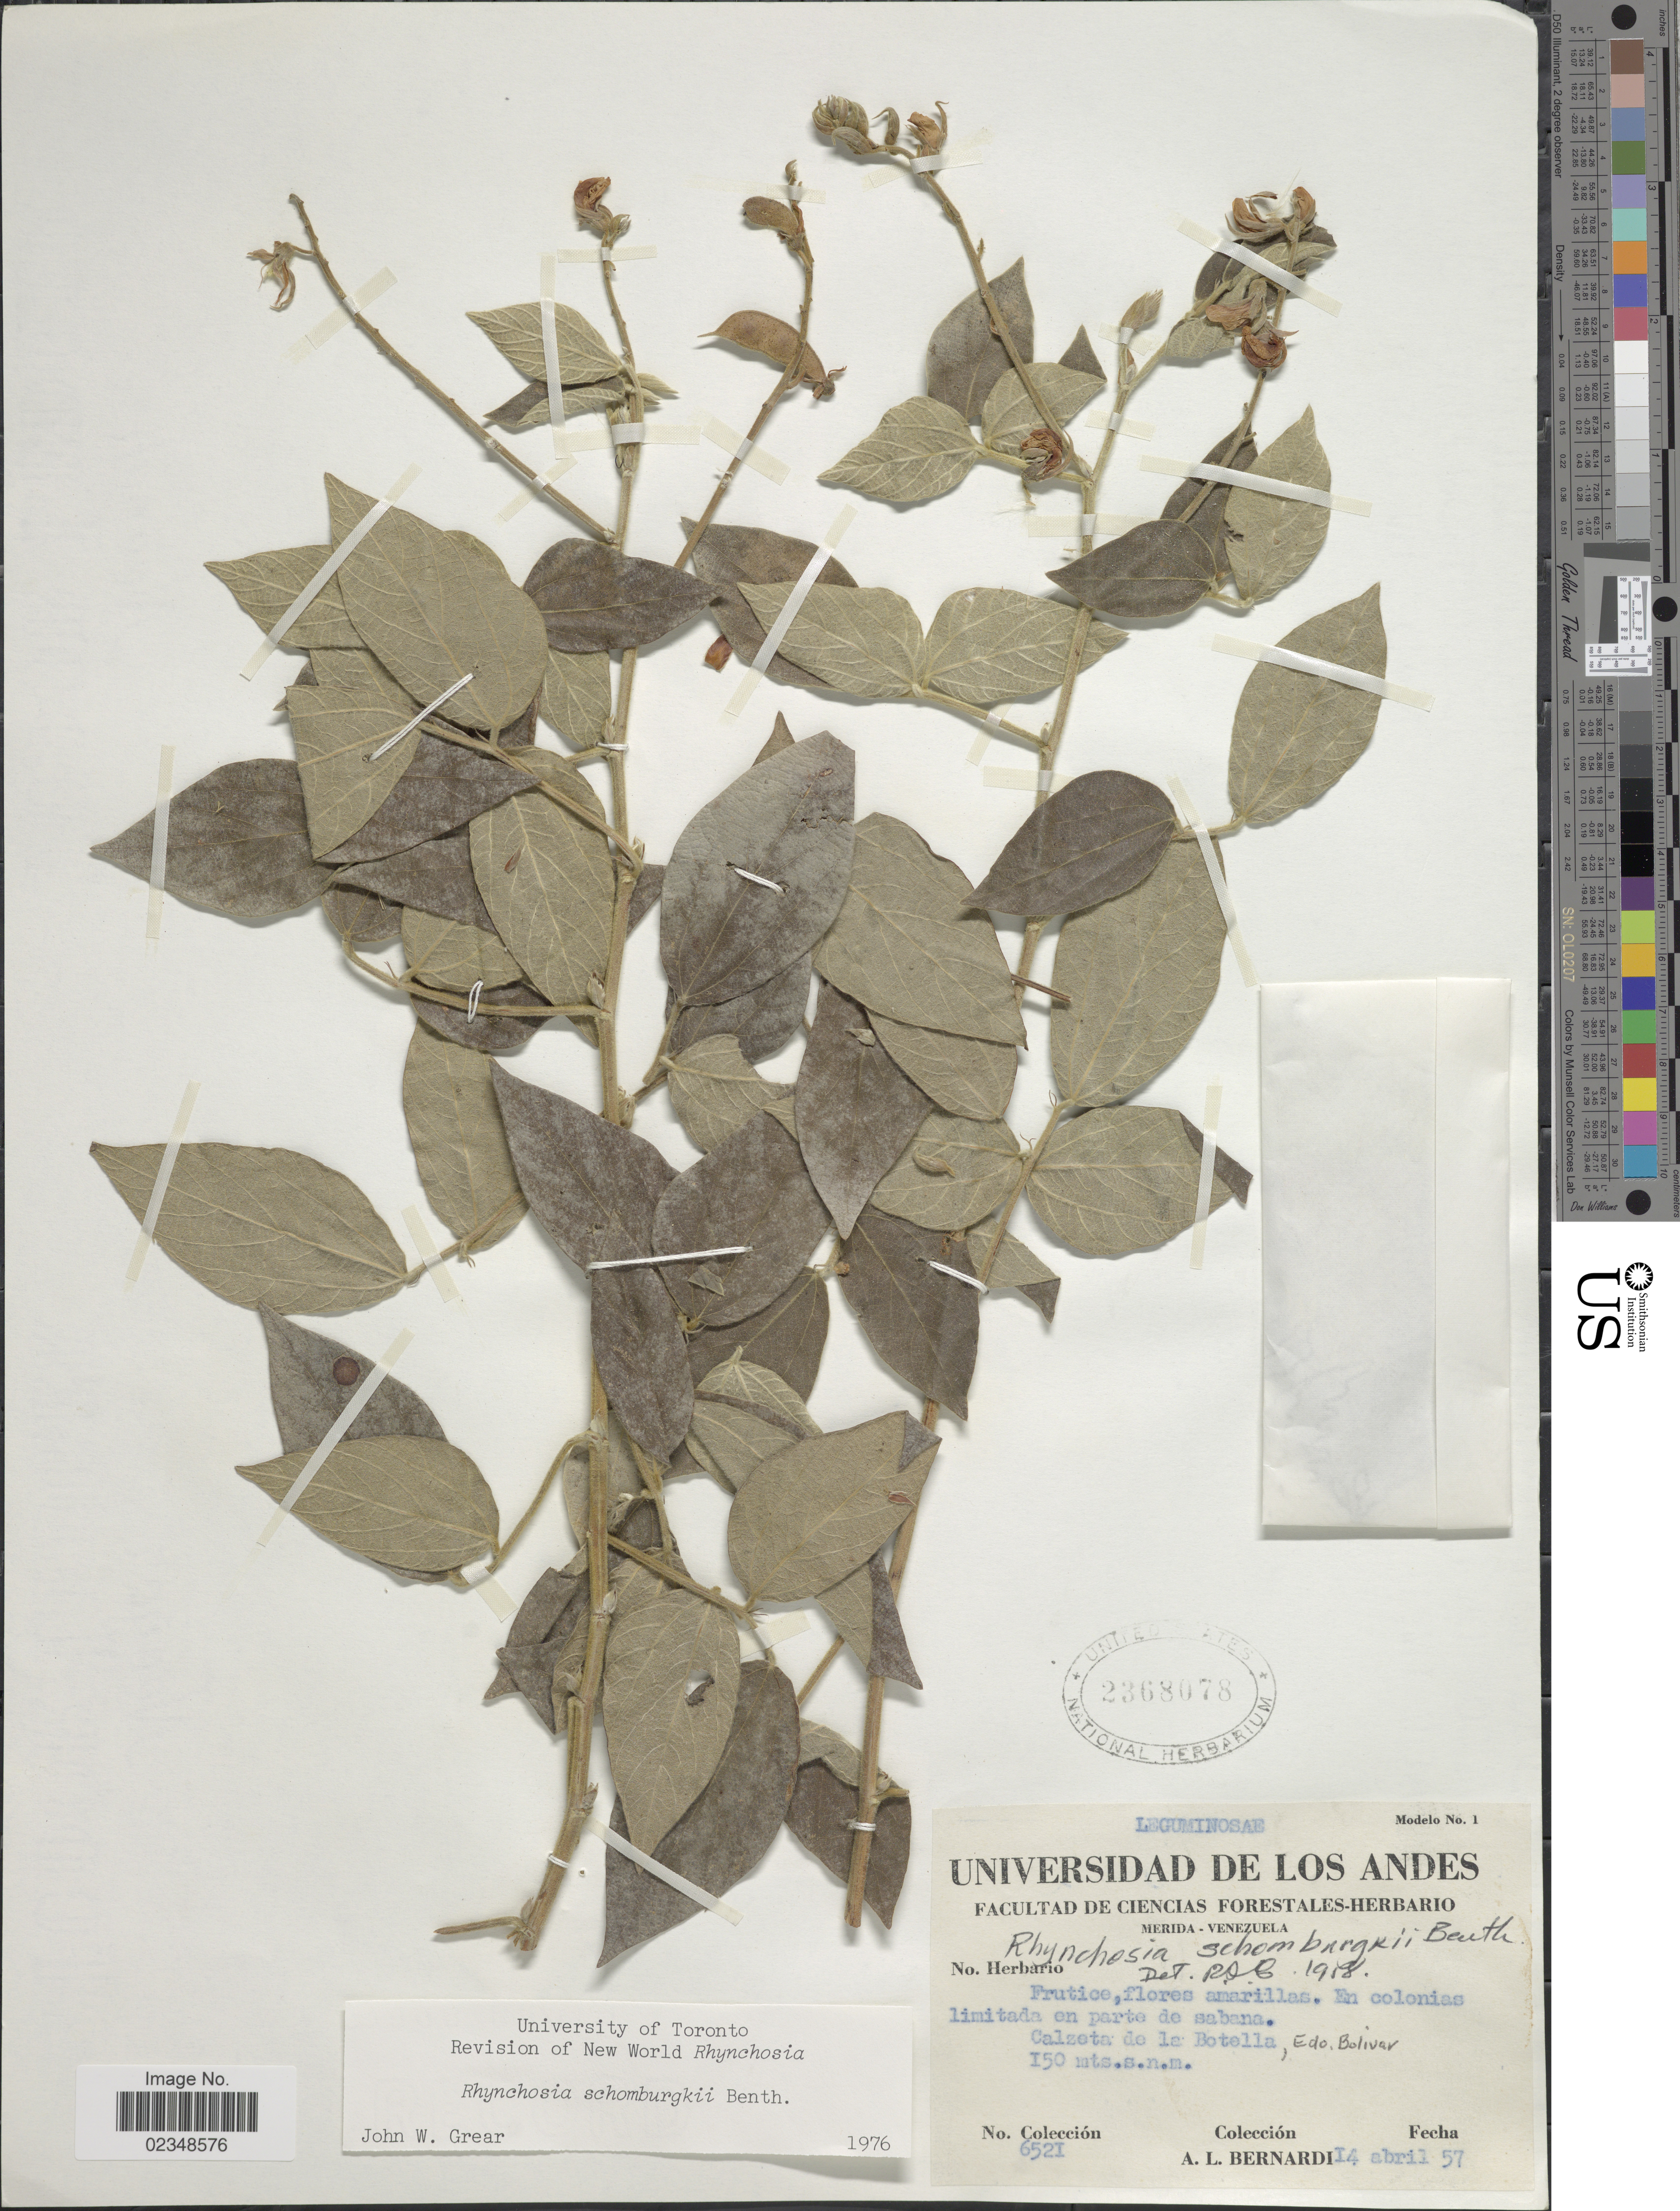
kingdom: Plantae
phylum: Tracheophyta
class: Magnoliopsida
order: Fabales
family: Fabaceae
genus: Rhynchosia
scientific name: Rhynchosia schomburgkii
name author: Benth. in Mart.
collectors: A. L. Bernardi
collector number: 6521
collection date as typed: Transcribed d/m/y: 14/4/57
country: Venezuela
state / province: Bolivar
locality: Calzeta de la Botella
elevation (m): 150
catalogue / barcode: US 2368078